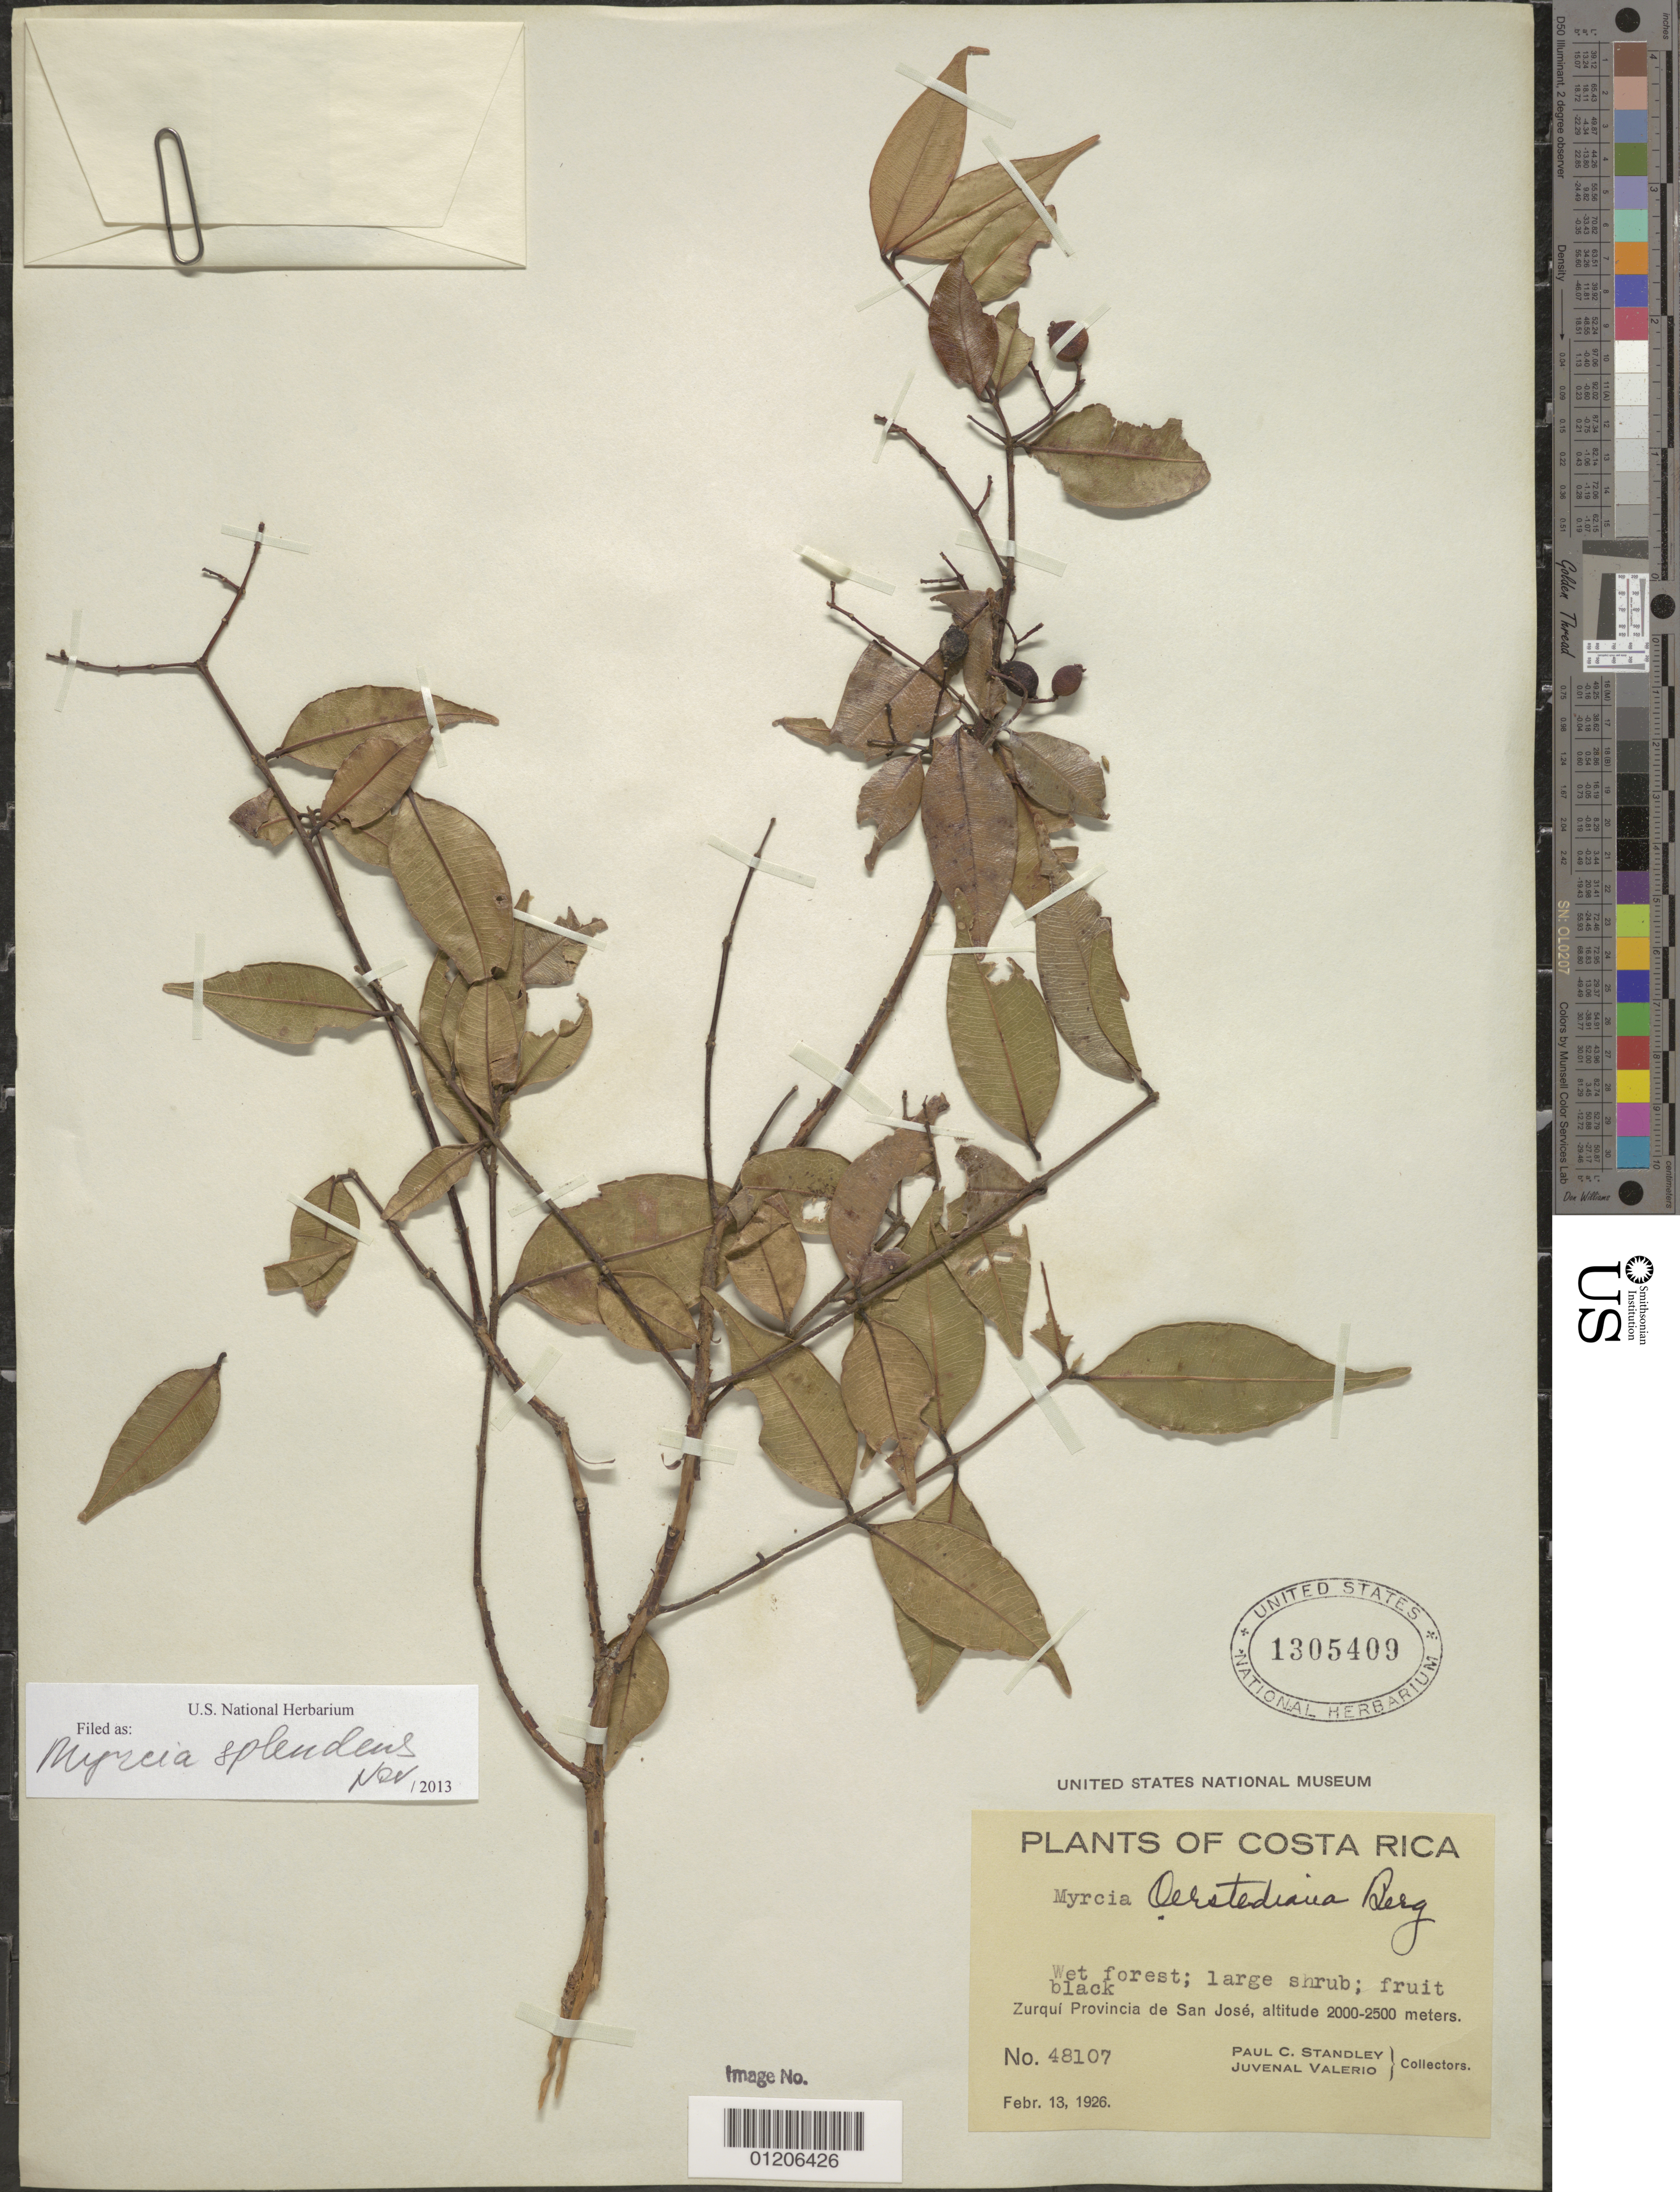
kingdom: Plantae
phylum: Tracheophyta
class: Magnoliopsida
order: Myrtales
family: Myrtaceae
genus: Myrcia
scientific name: Myrcia splendens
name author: (Sw.) DC.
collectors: P. C. Standley & J. Valerio R.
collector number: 48107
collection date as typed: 13 Feb 1926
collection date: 1926-02-13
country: Costa Rica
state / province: San José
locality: Zurqui.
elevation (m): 2000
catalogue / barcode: US 1305409